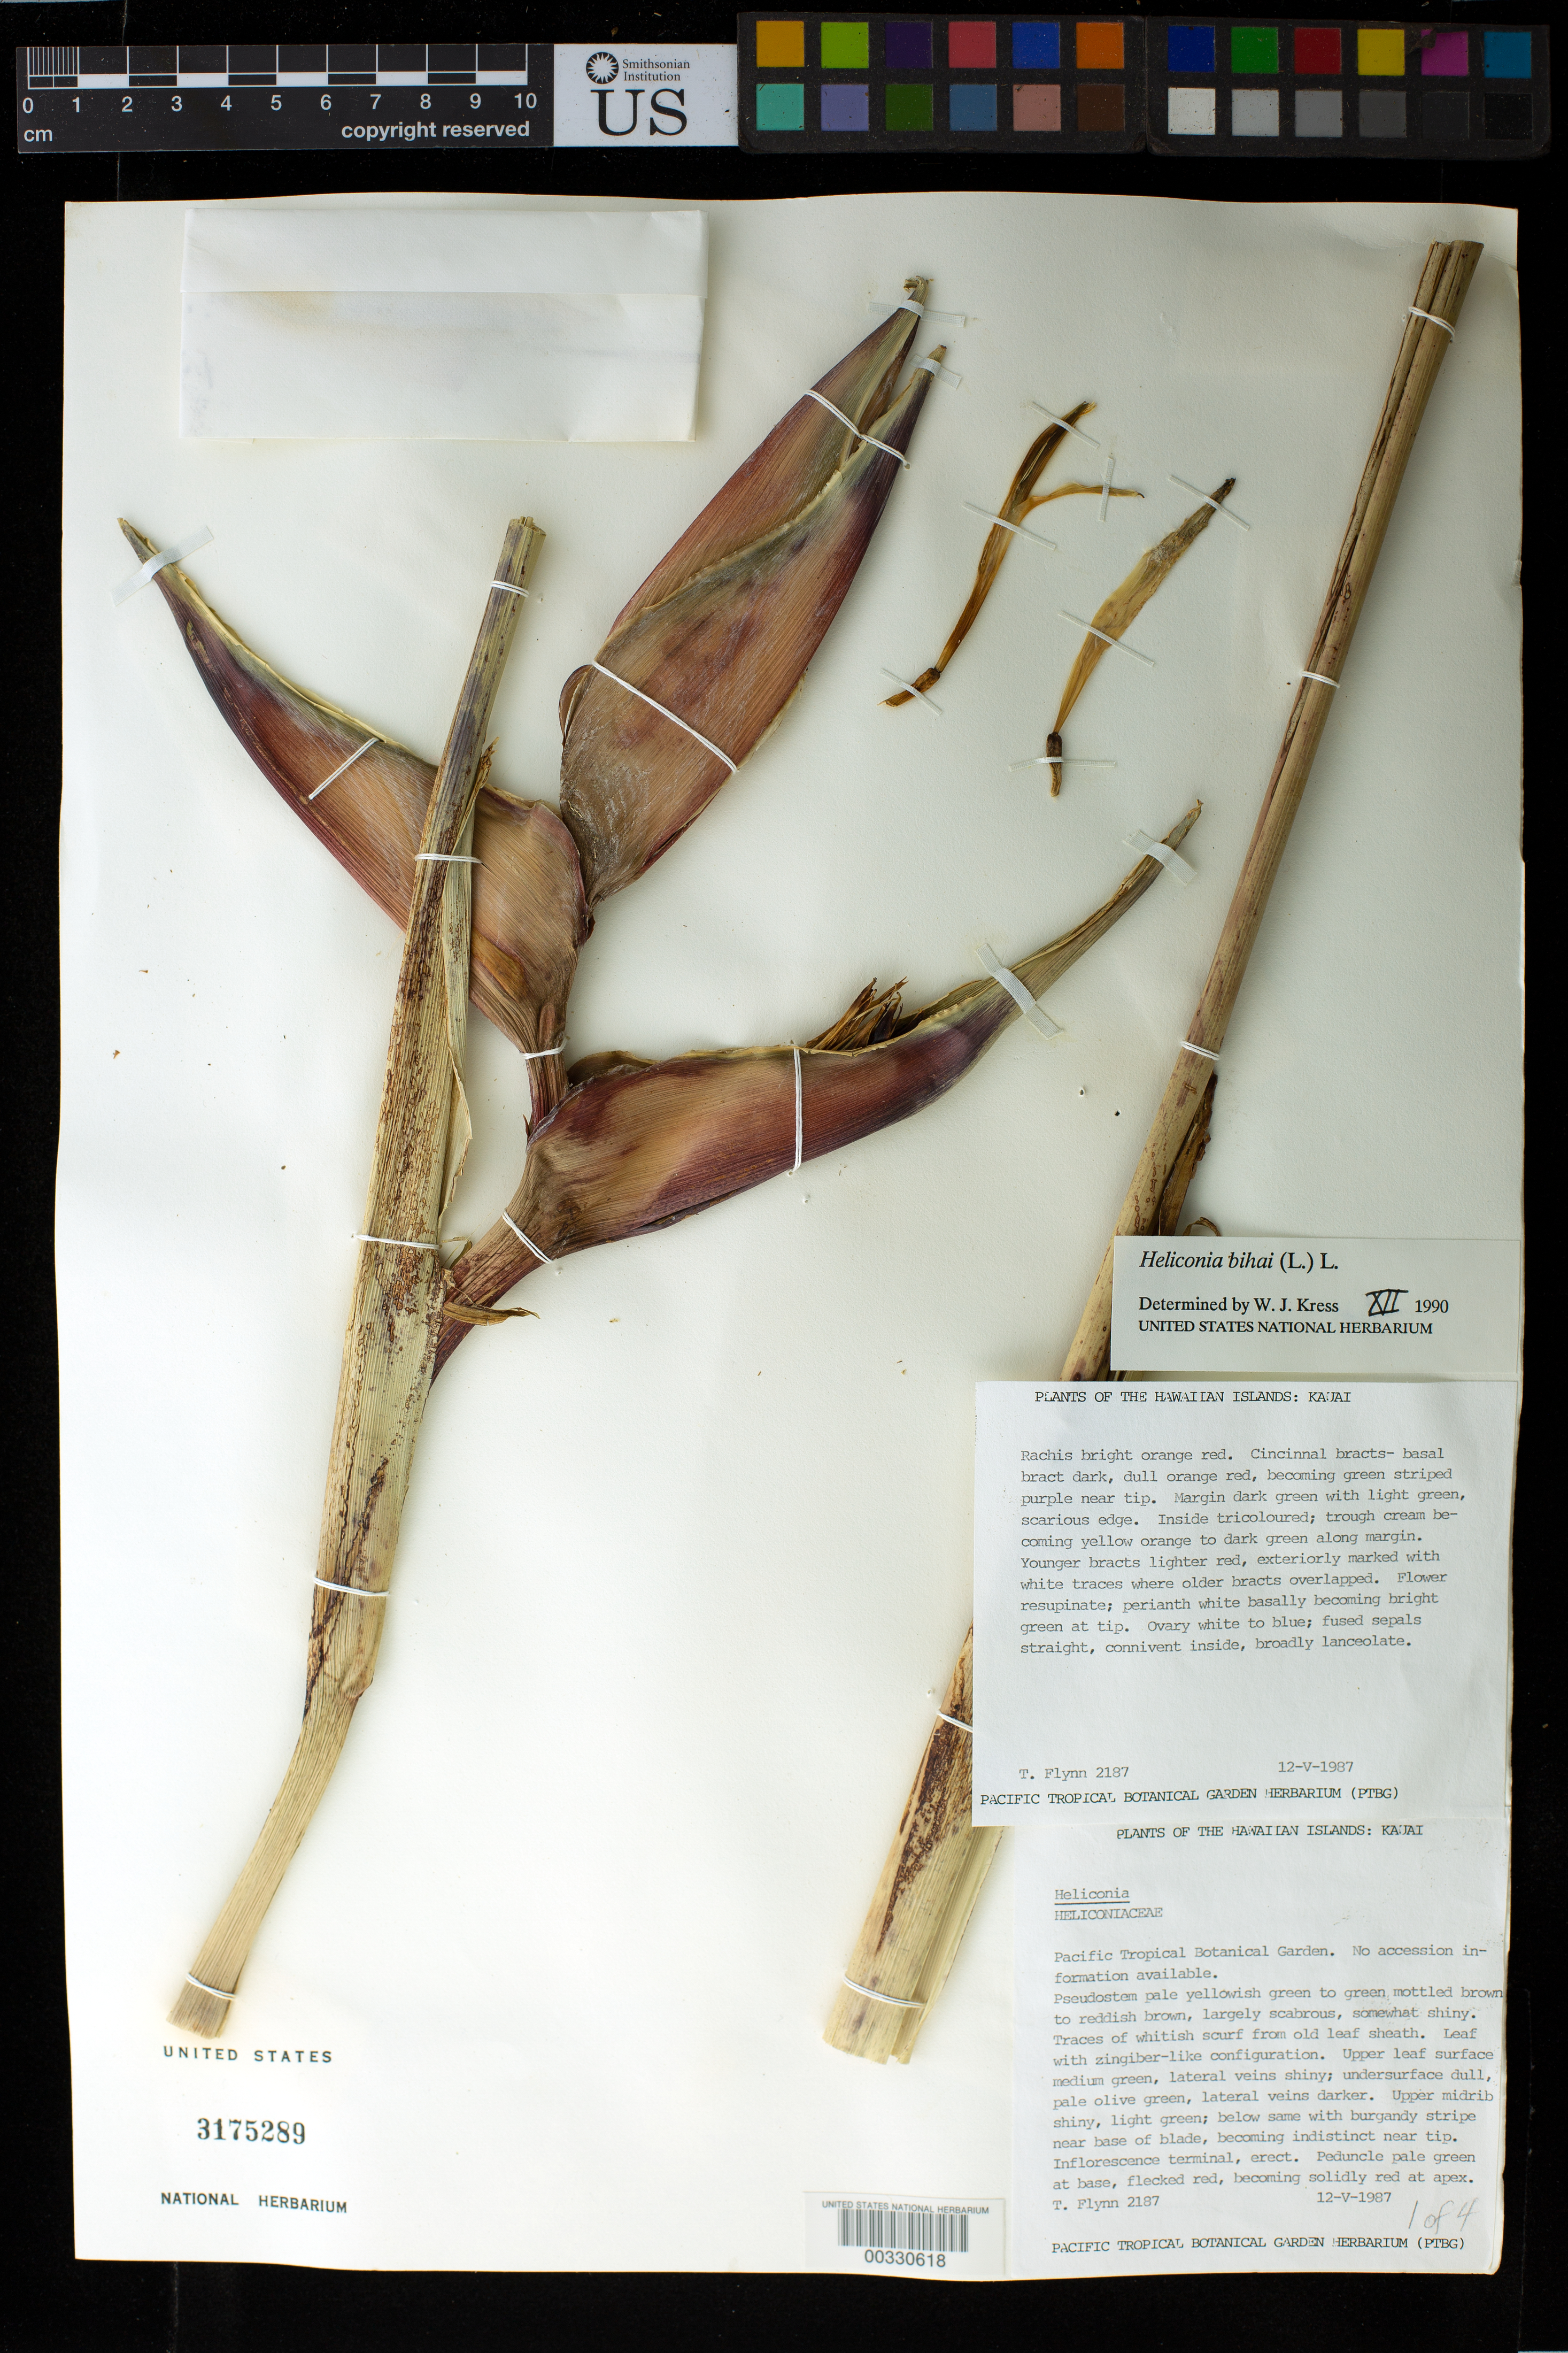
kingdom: Plantae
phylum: Tracheophyta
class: Liliopsida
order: Zingiberales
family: Heliconiaceae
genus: Heliconia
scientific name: Heliconia bihai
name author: (L.) L.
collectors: T. W. Flynn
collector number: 2187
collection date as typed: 12 May 1987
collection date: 1987-05-12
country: United States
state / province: Florida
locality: Southern Florida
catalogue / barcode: US 3175289